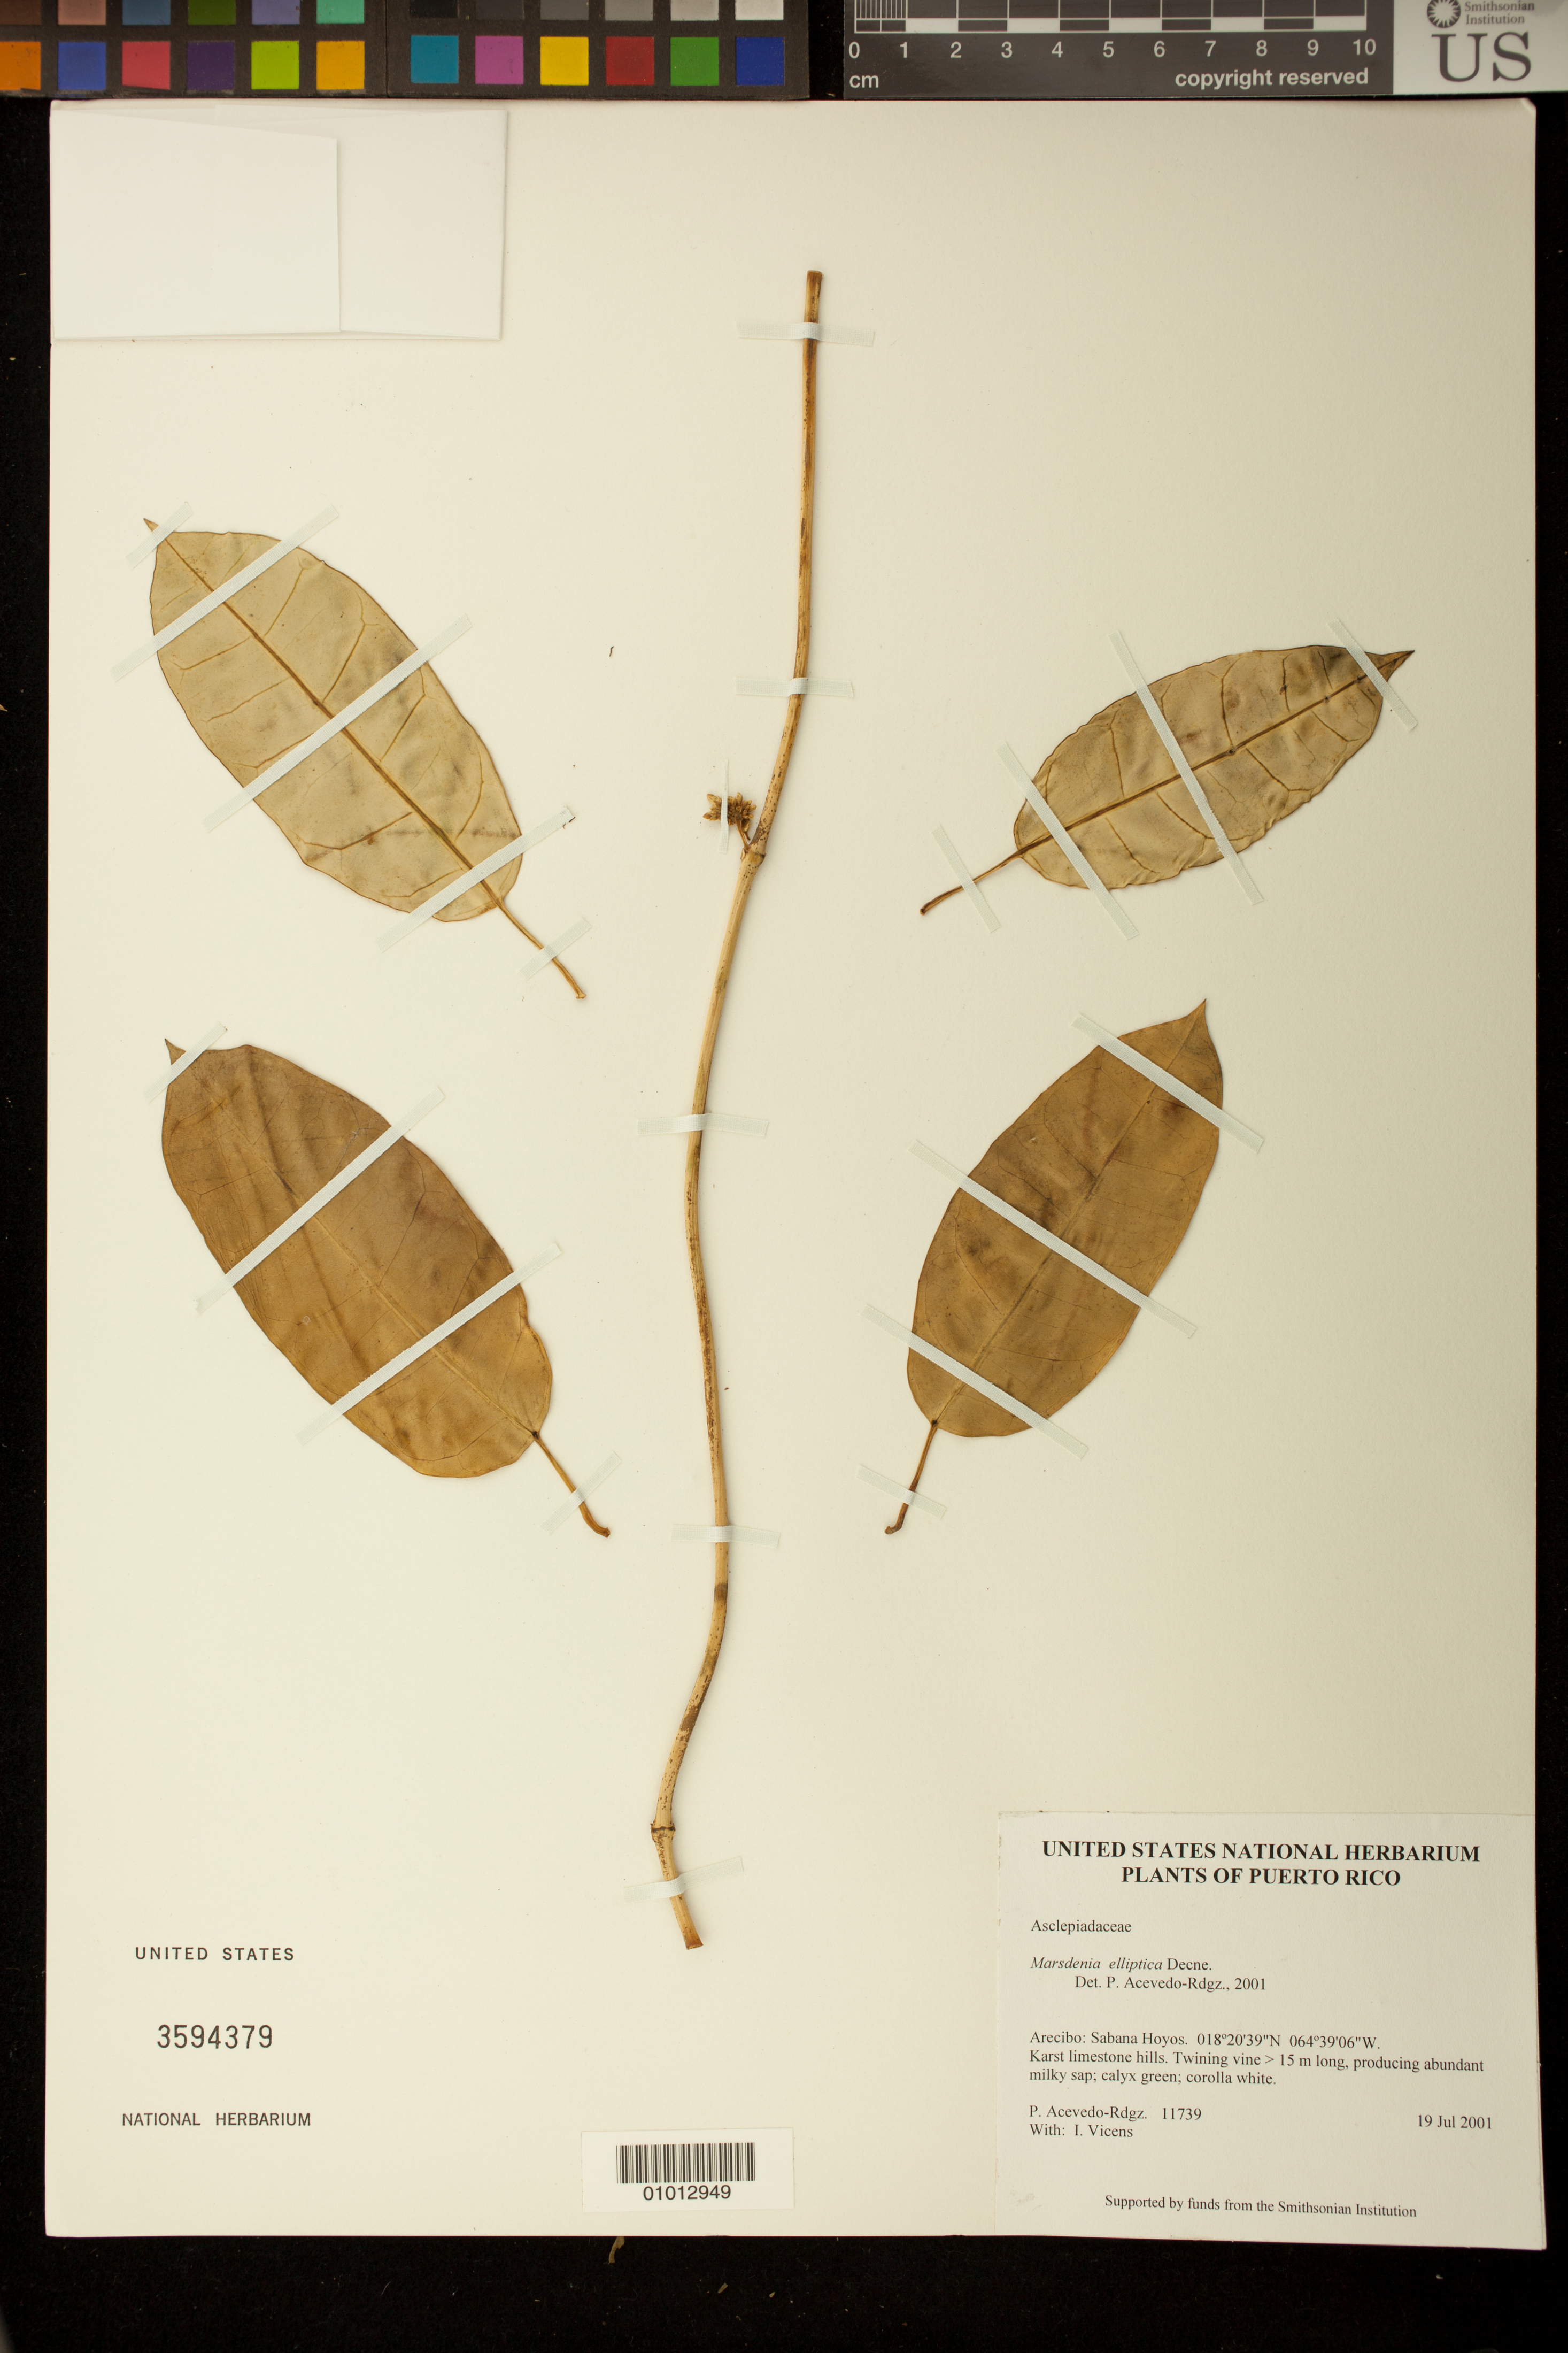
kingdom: Plantae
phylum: Tracheophyta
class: Magnoliopsida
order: Gentianales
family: Apocynaceae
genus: Marsdenia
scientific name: Marsdenia elliptica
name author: Decne.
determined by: Acevedo-Rodríguez, P., (BOT), Smithsonian Institution - National Museum of Natural History (UNITED STATES)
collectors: P. Acevedo-Rodr. & I. Vicens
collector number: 11739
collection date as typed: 19 Jul 2001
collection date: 2001-07-19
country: Puerto Rico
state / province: Arecibo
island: Puerto Rico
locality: Arecibo: Sabana Hoyos.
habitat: Karst limestone hills.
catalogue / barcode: US 3594379